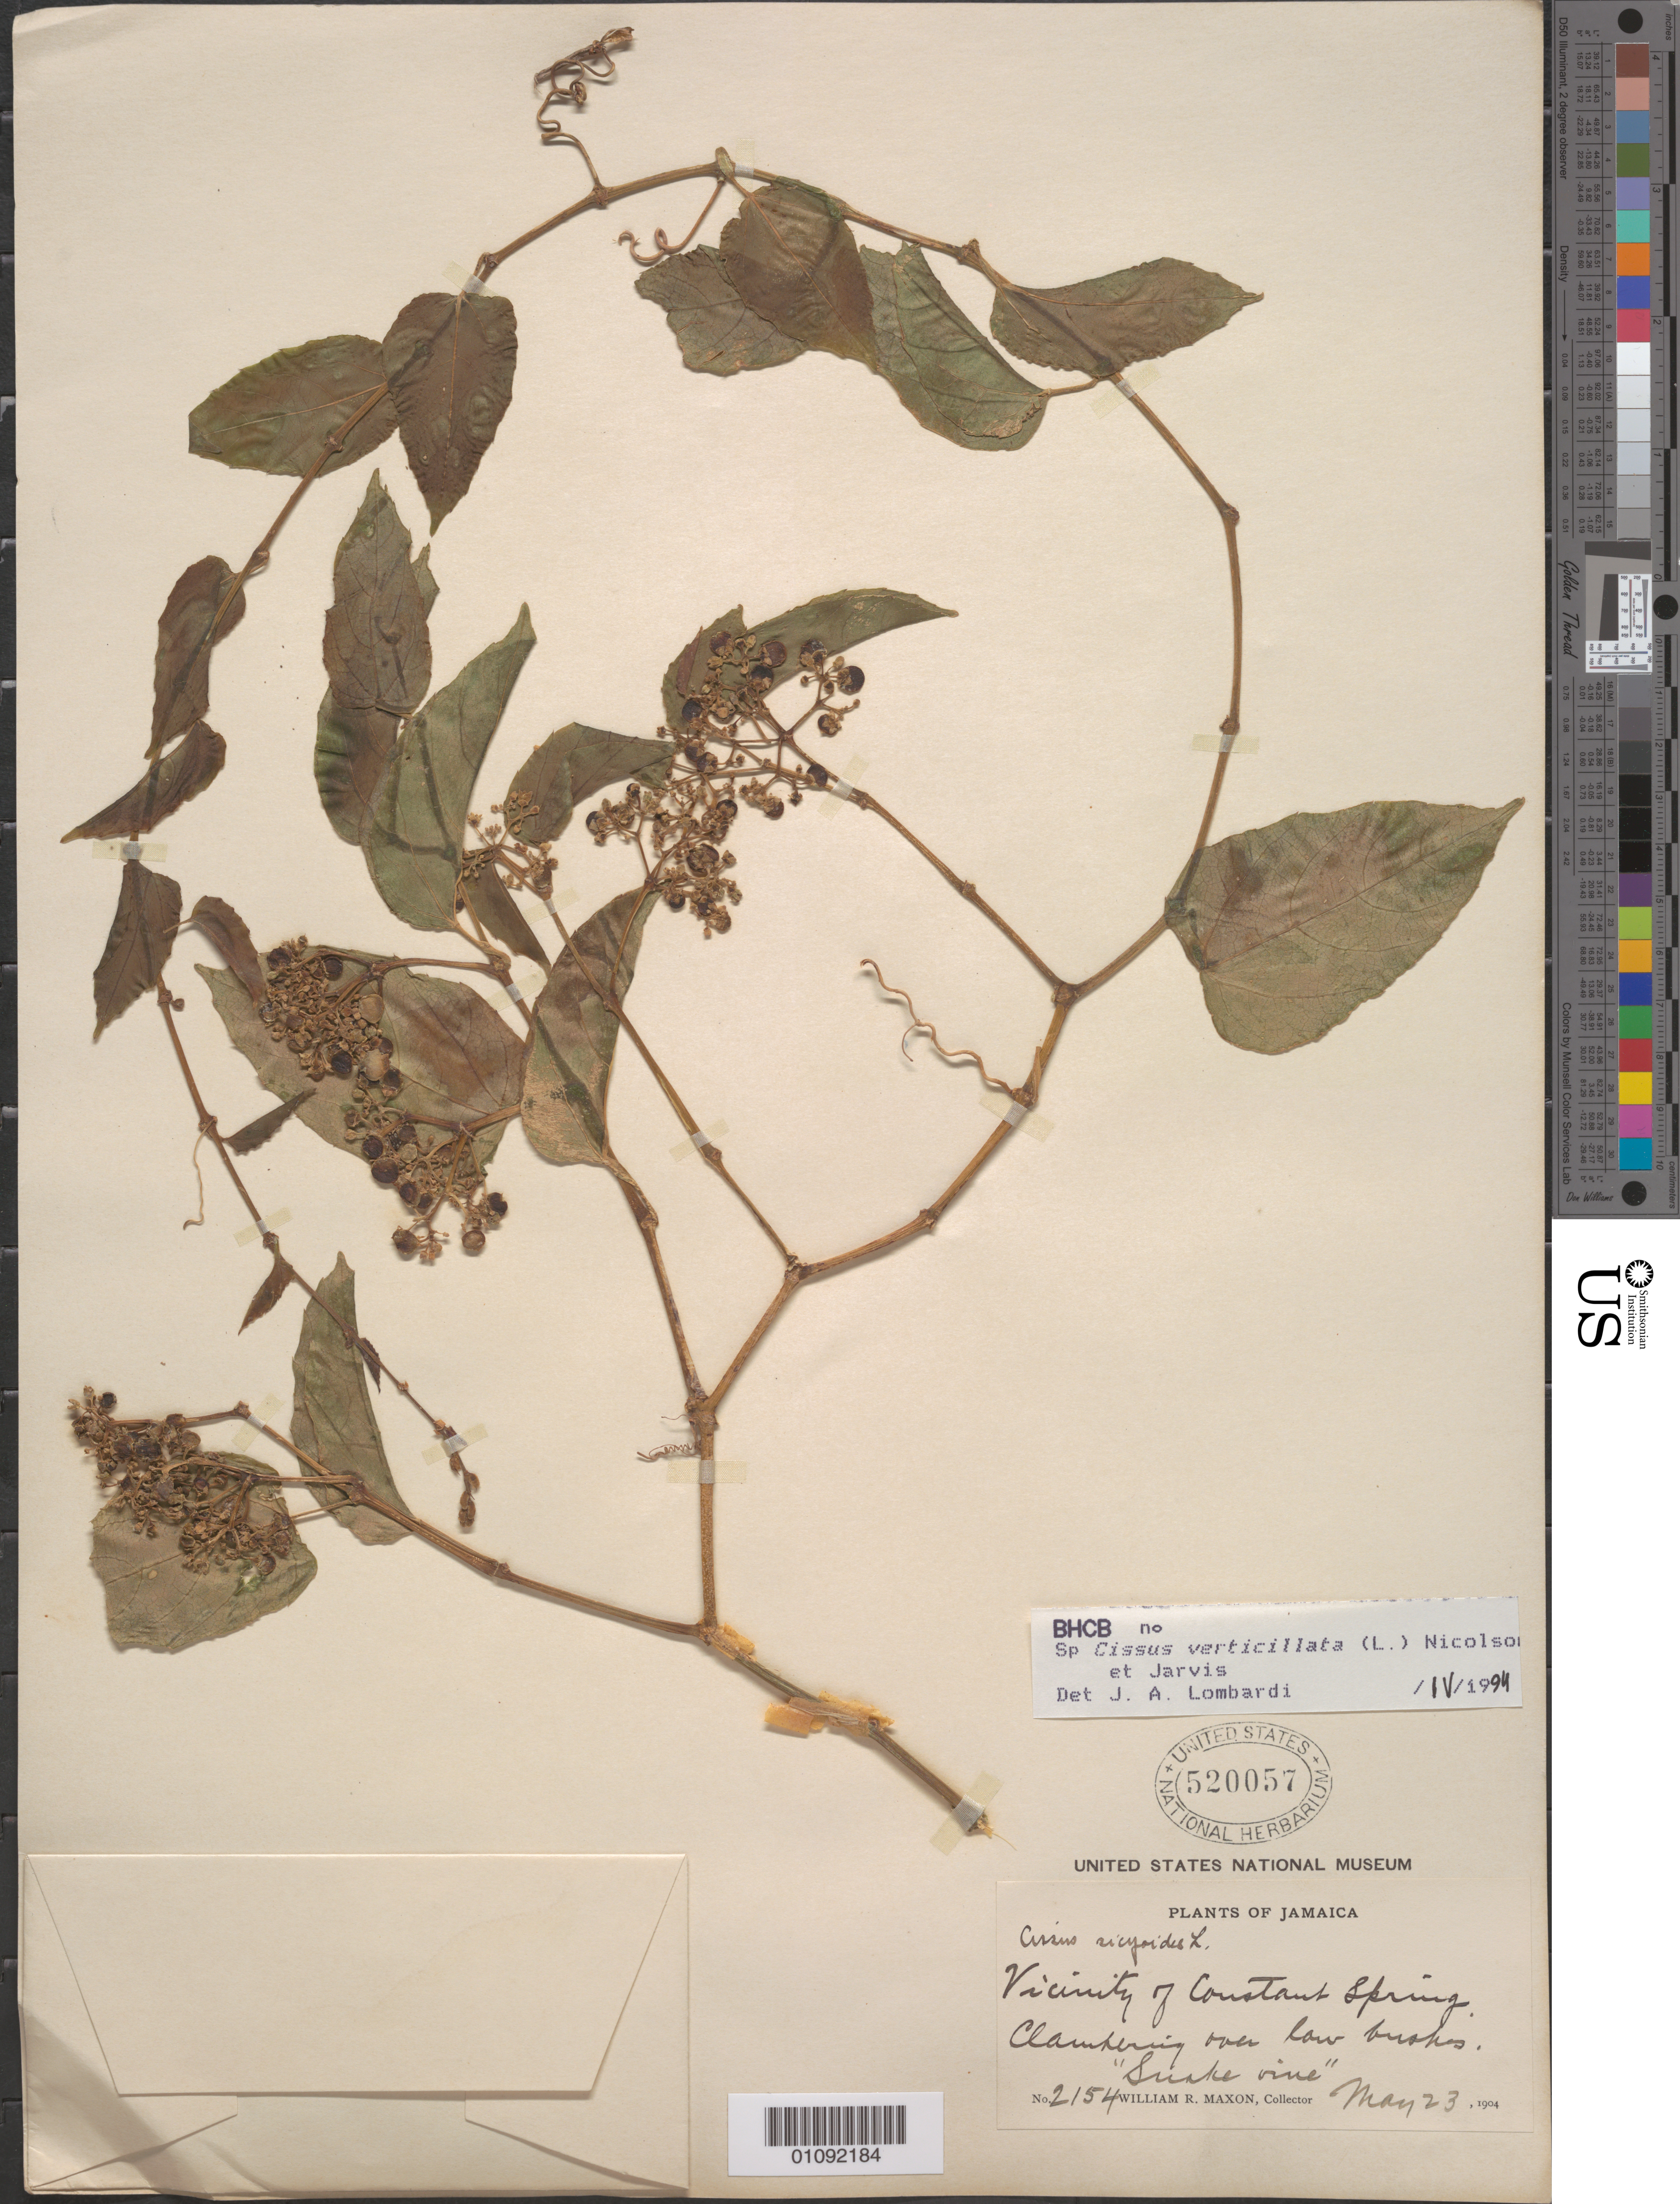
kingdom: Plantae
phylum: Tracheophyta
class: Magnoliopsida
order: Vitales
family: Vitaceae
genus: Cissus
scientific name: Cissus verticillata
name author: (L.) Nicolson & C.E. Jarvis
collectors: W. R. Maxon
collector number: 2154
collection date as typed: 23 May 1904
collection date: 1904-05-23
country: Jamaica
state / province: Saint Andrew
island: Jamaica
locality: Vicinity of Constant Spring.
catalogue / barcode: US 520057